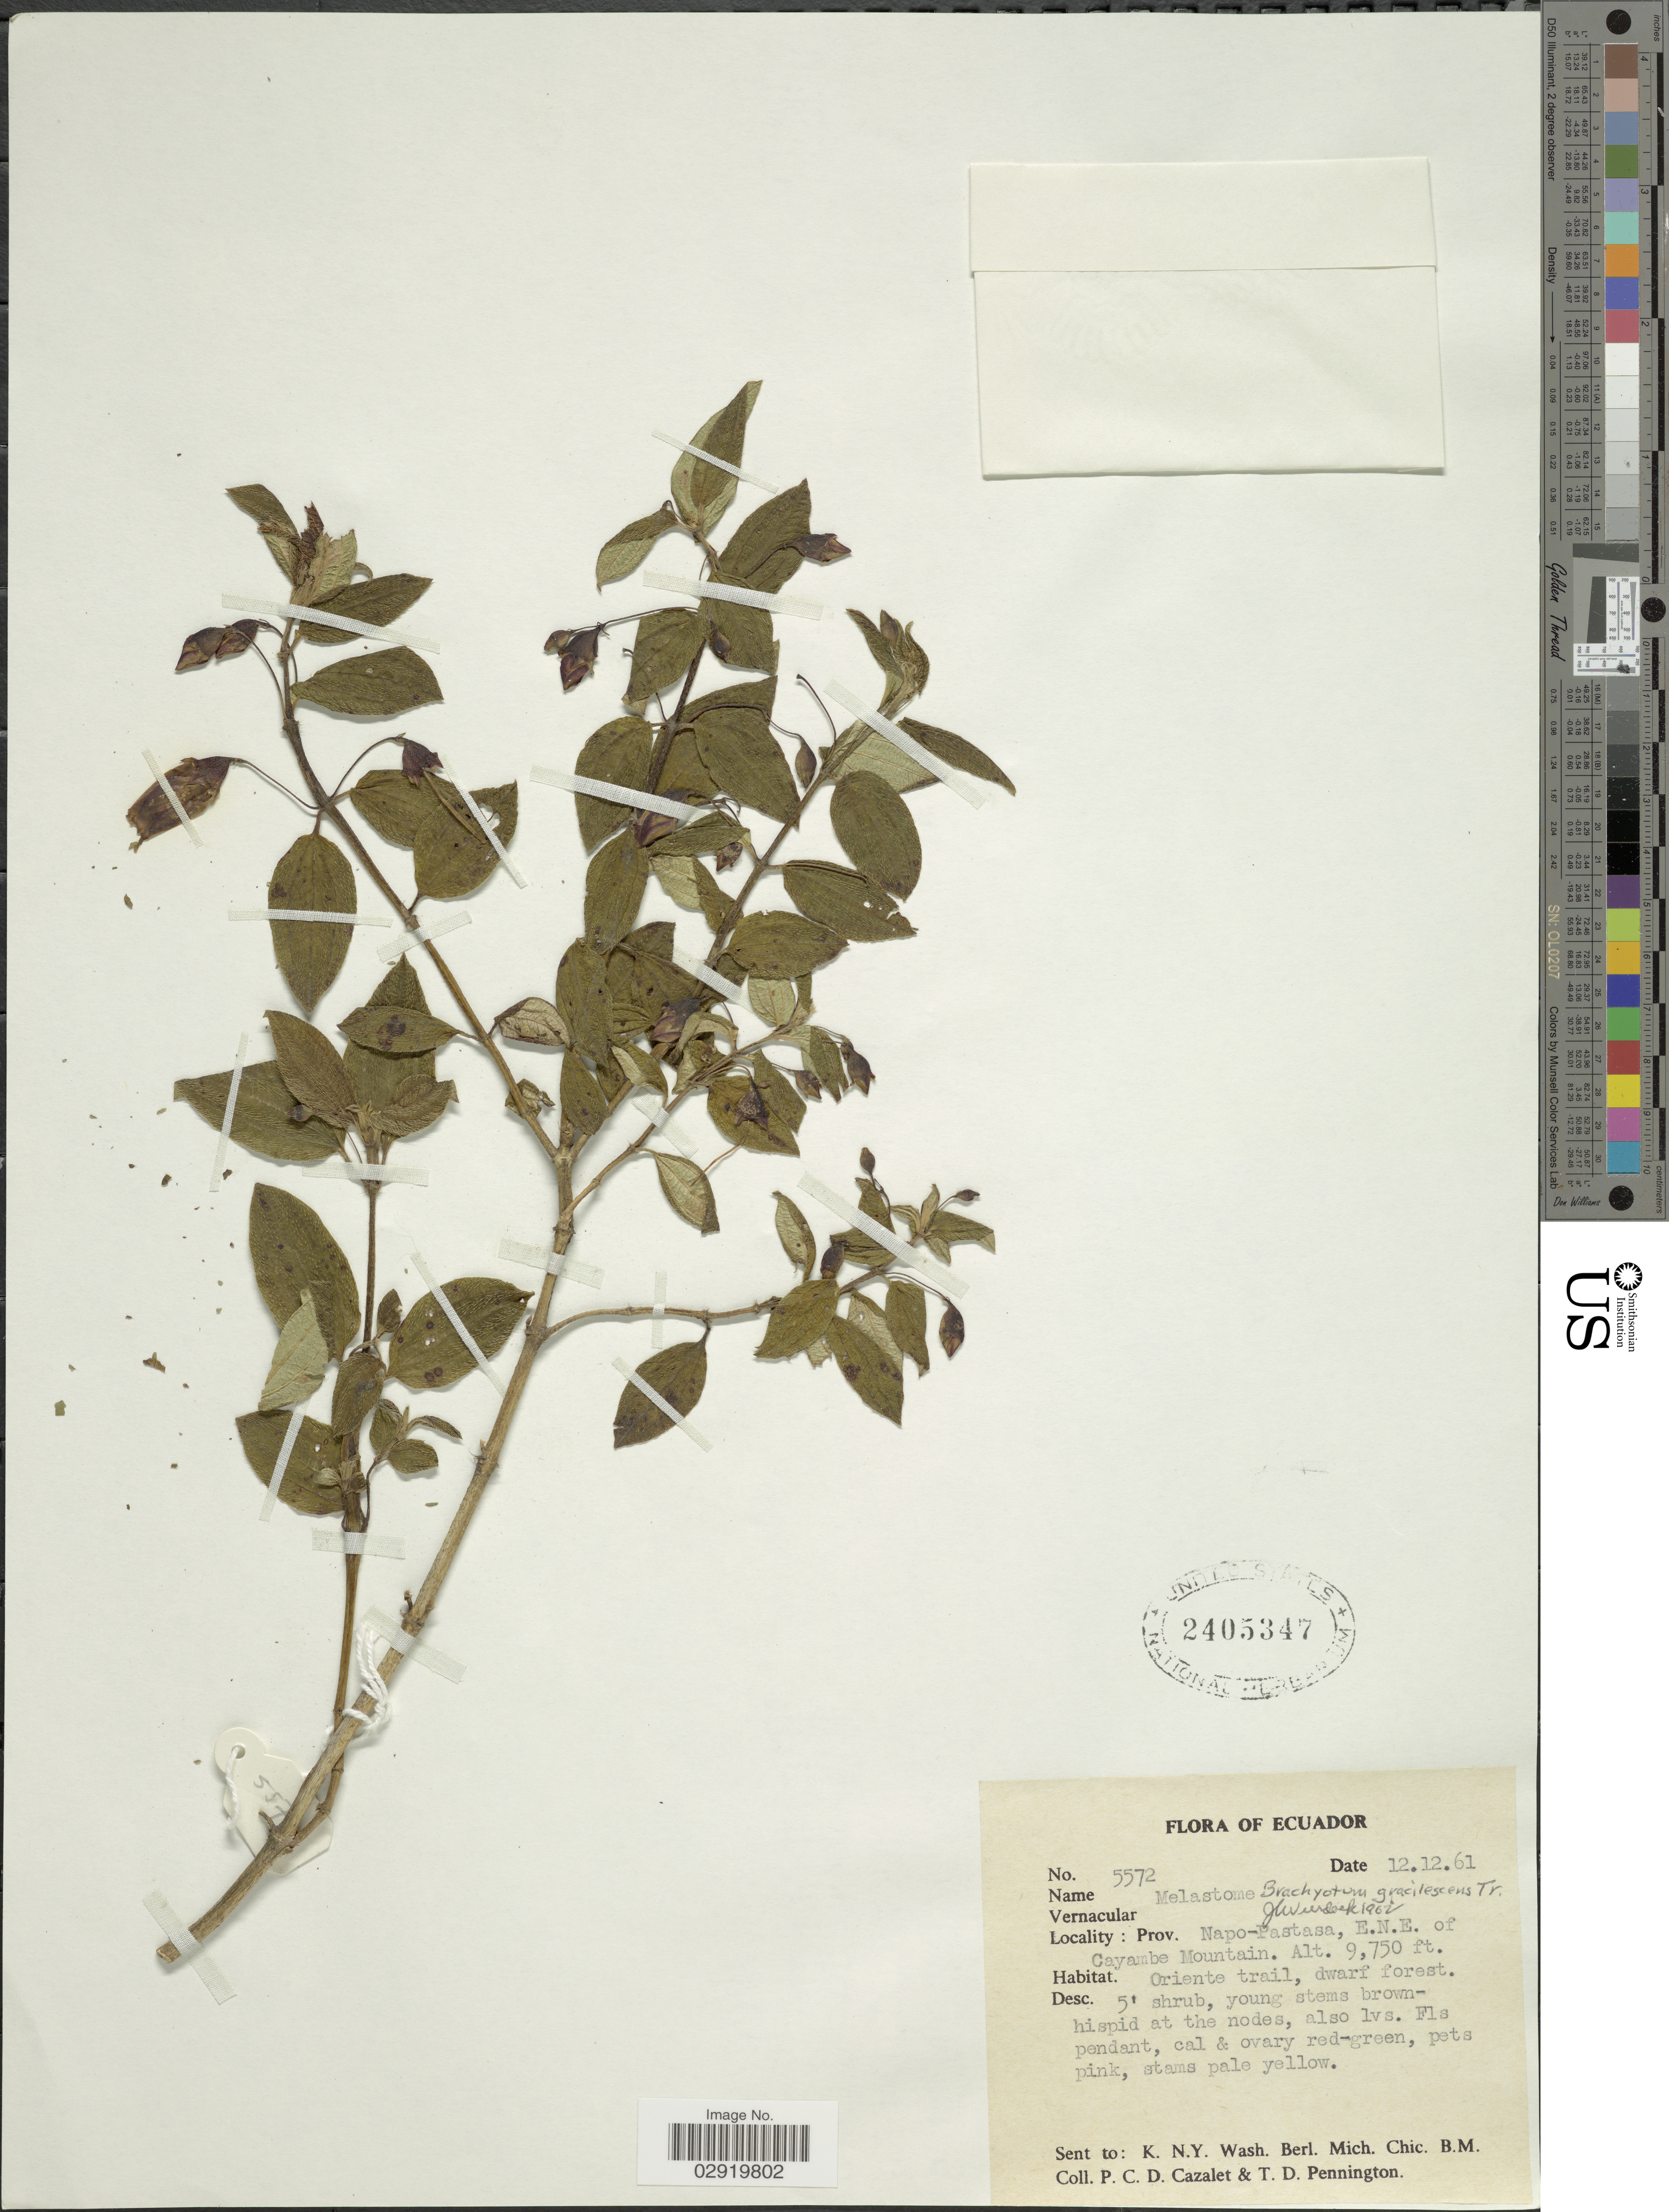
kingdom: Plantae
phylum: Tracheophyta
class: Magnoliopsida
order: Myrtales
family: Melastomataceae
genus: Brachyotum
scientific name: Brachyotum gracilescens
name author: Triana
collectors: P. C. D. Cazalet & T. D. Pennington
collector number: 5572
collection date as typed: Transcribed d/m/y: 12/12/61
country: Ecuador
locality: Prov. Napo-Pastaza, E.N.E. of Cayambe Mountain. Oriente trail.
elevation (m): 2972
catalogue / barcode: US 2405347